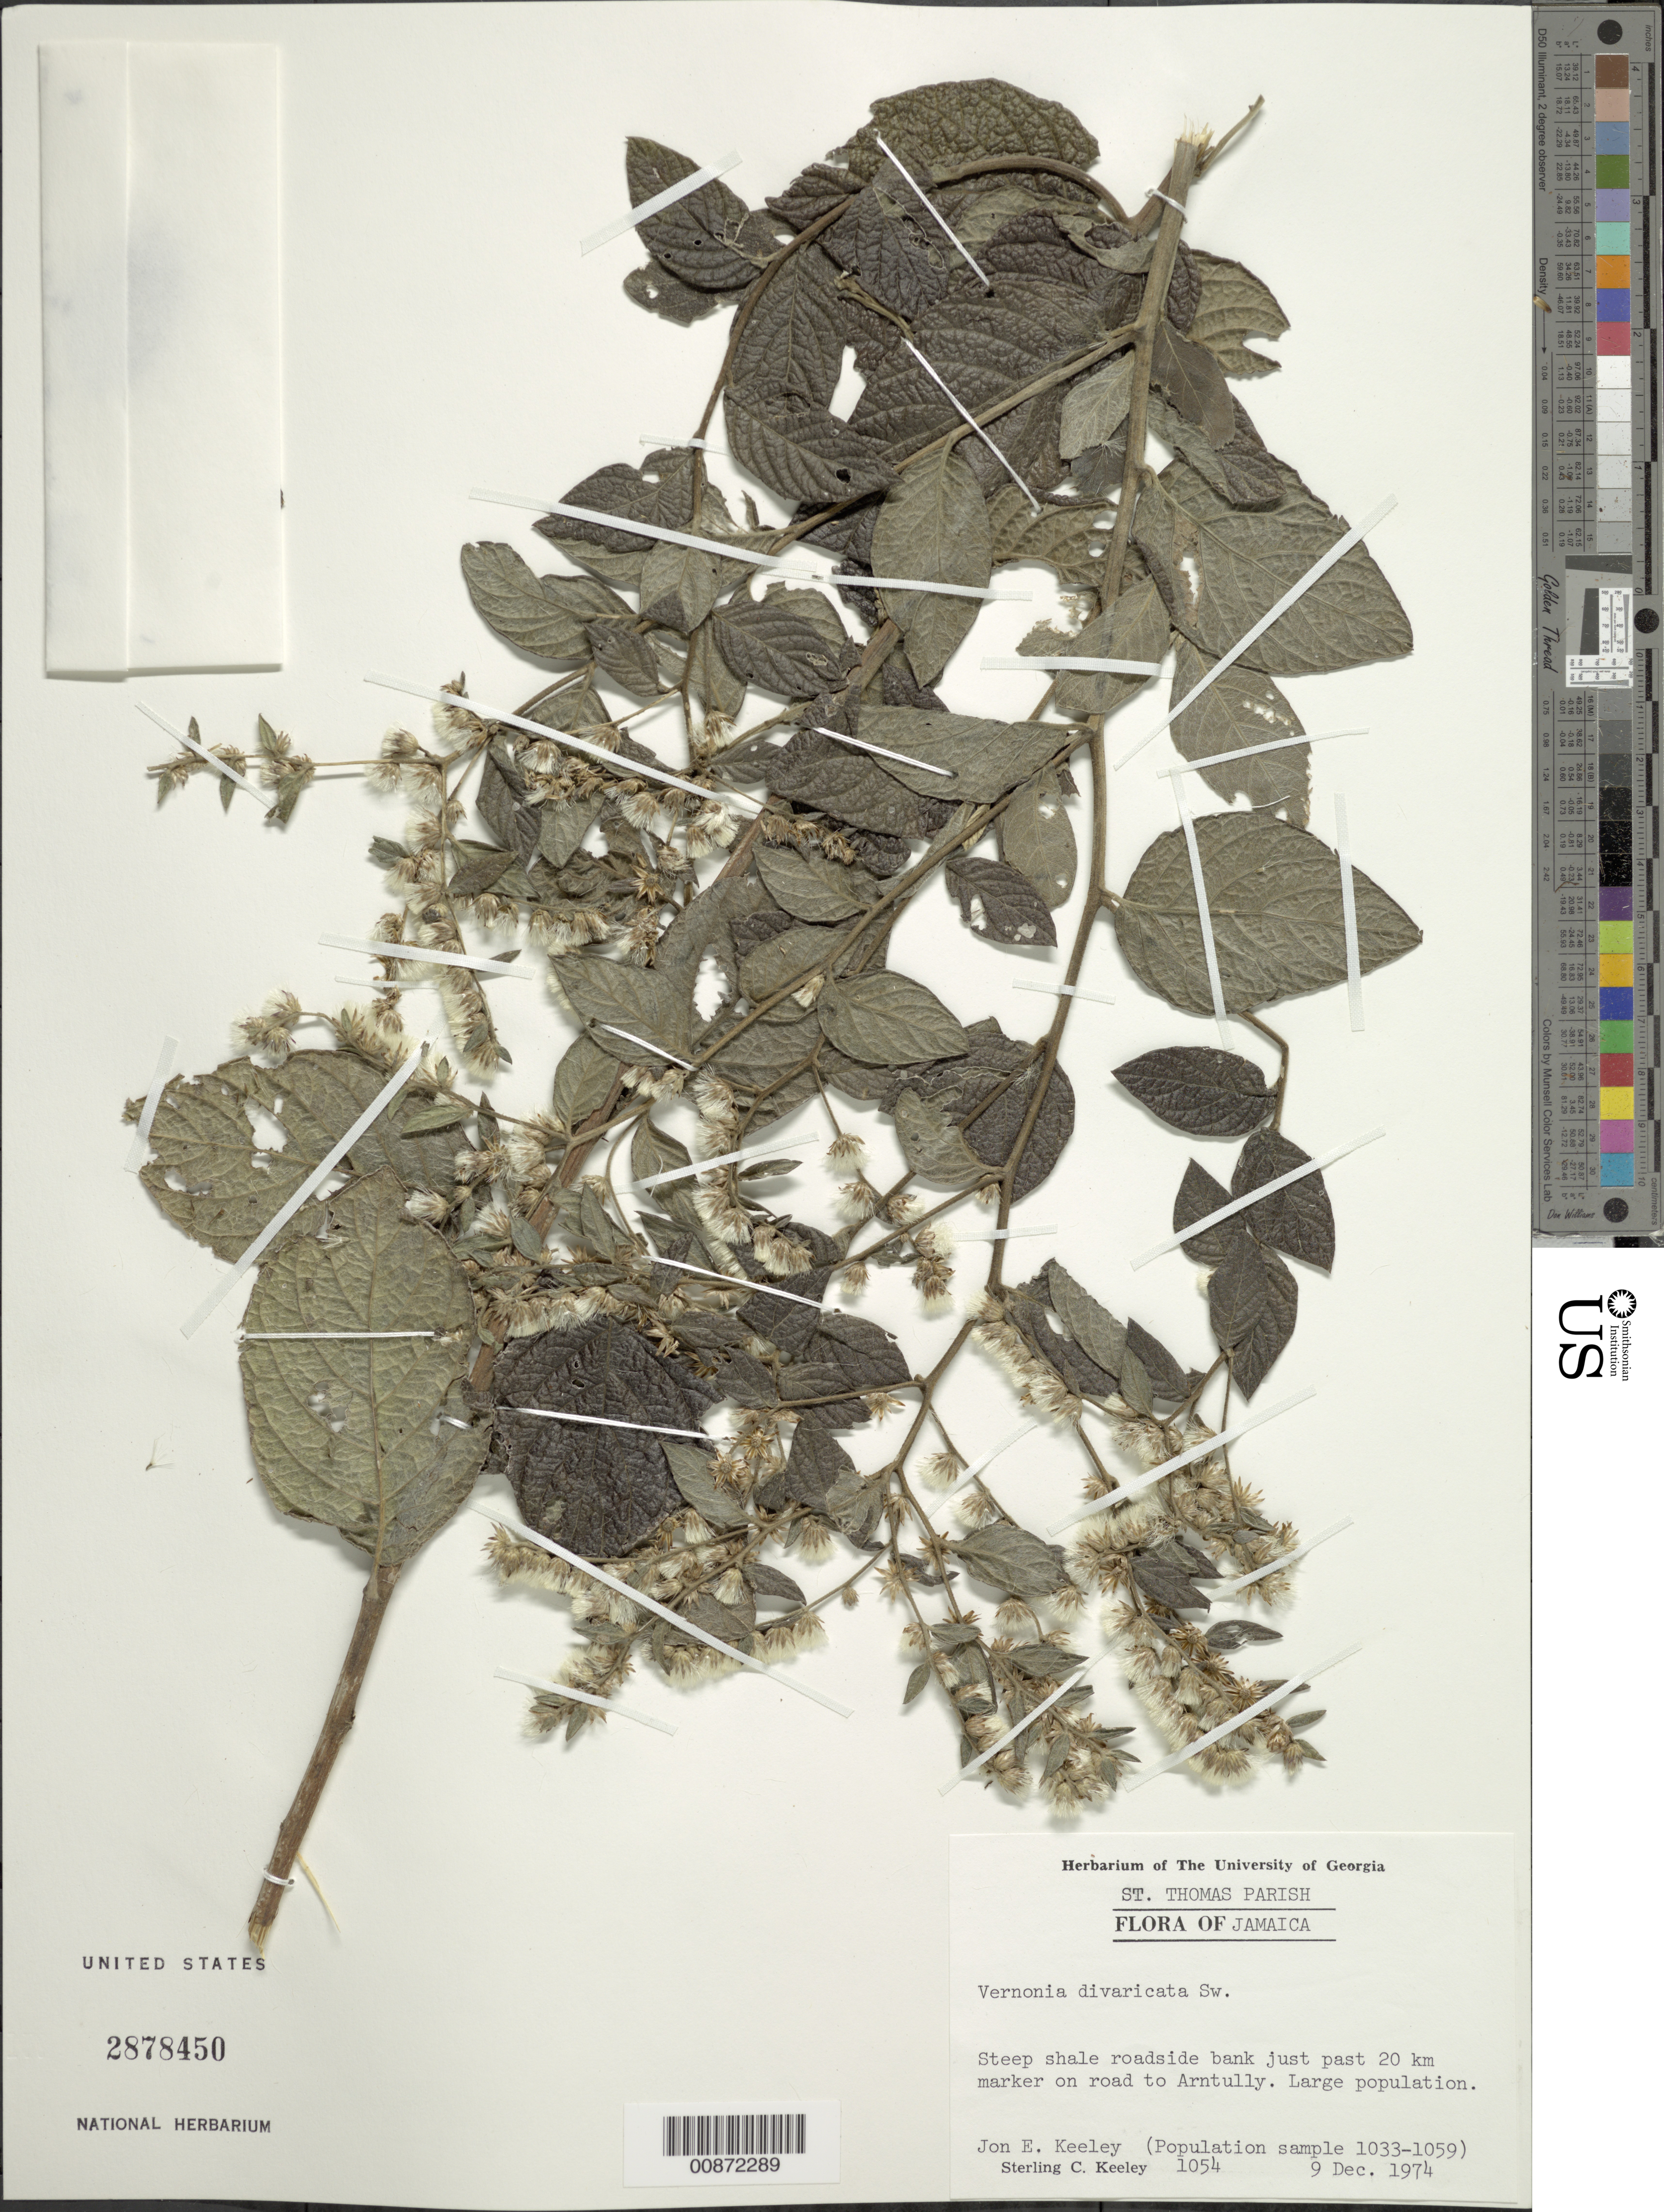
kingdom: Plantae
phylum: Tracheophyta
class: Magnoliopsida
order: Asterales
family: Asteraceae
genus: Lepidaploa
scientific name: Lepidaploa arborescens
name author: (L.) H. Rob.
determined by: Keeley, S. C.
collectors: S. C. Keeley & J. E. Keeley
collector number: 1054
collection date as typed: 09 Dec 1974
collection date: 1974-12-09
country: Jamaica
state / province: Saint Thomas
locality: Just past 20 km marker on road to Arntully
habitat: Steep shale roadside bank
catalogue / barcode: US 2878450